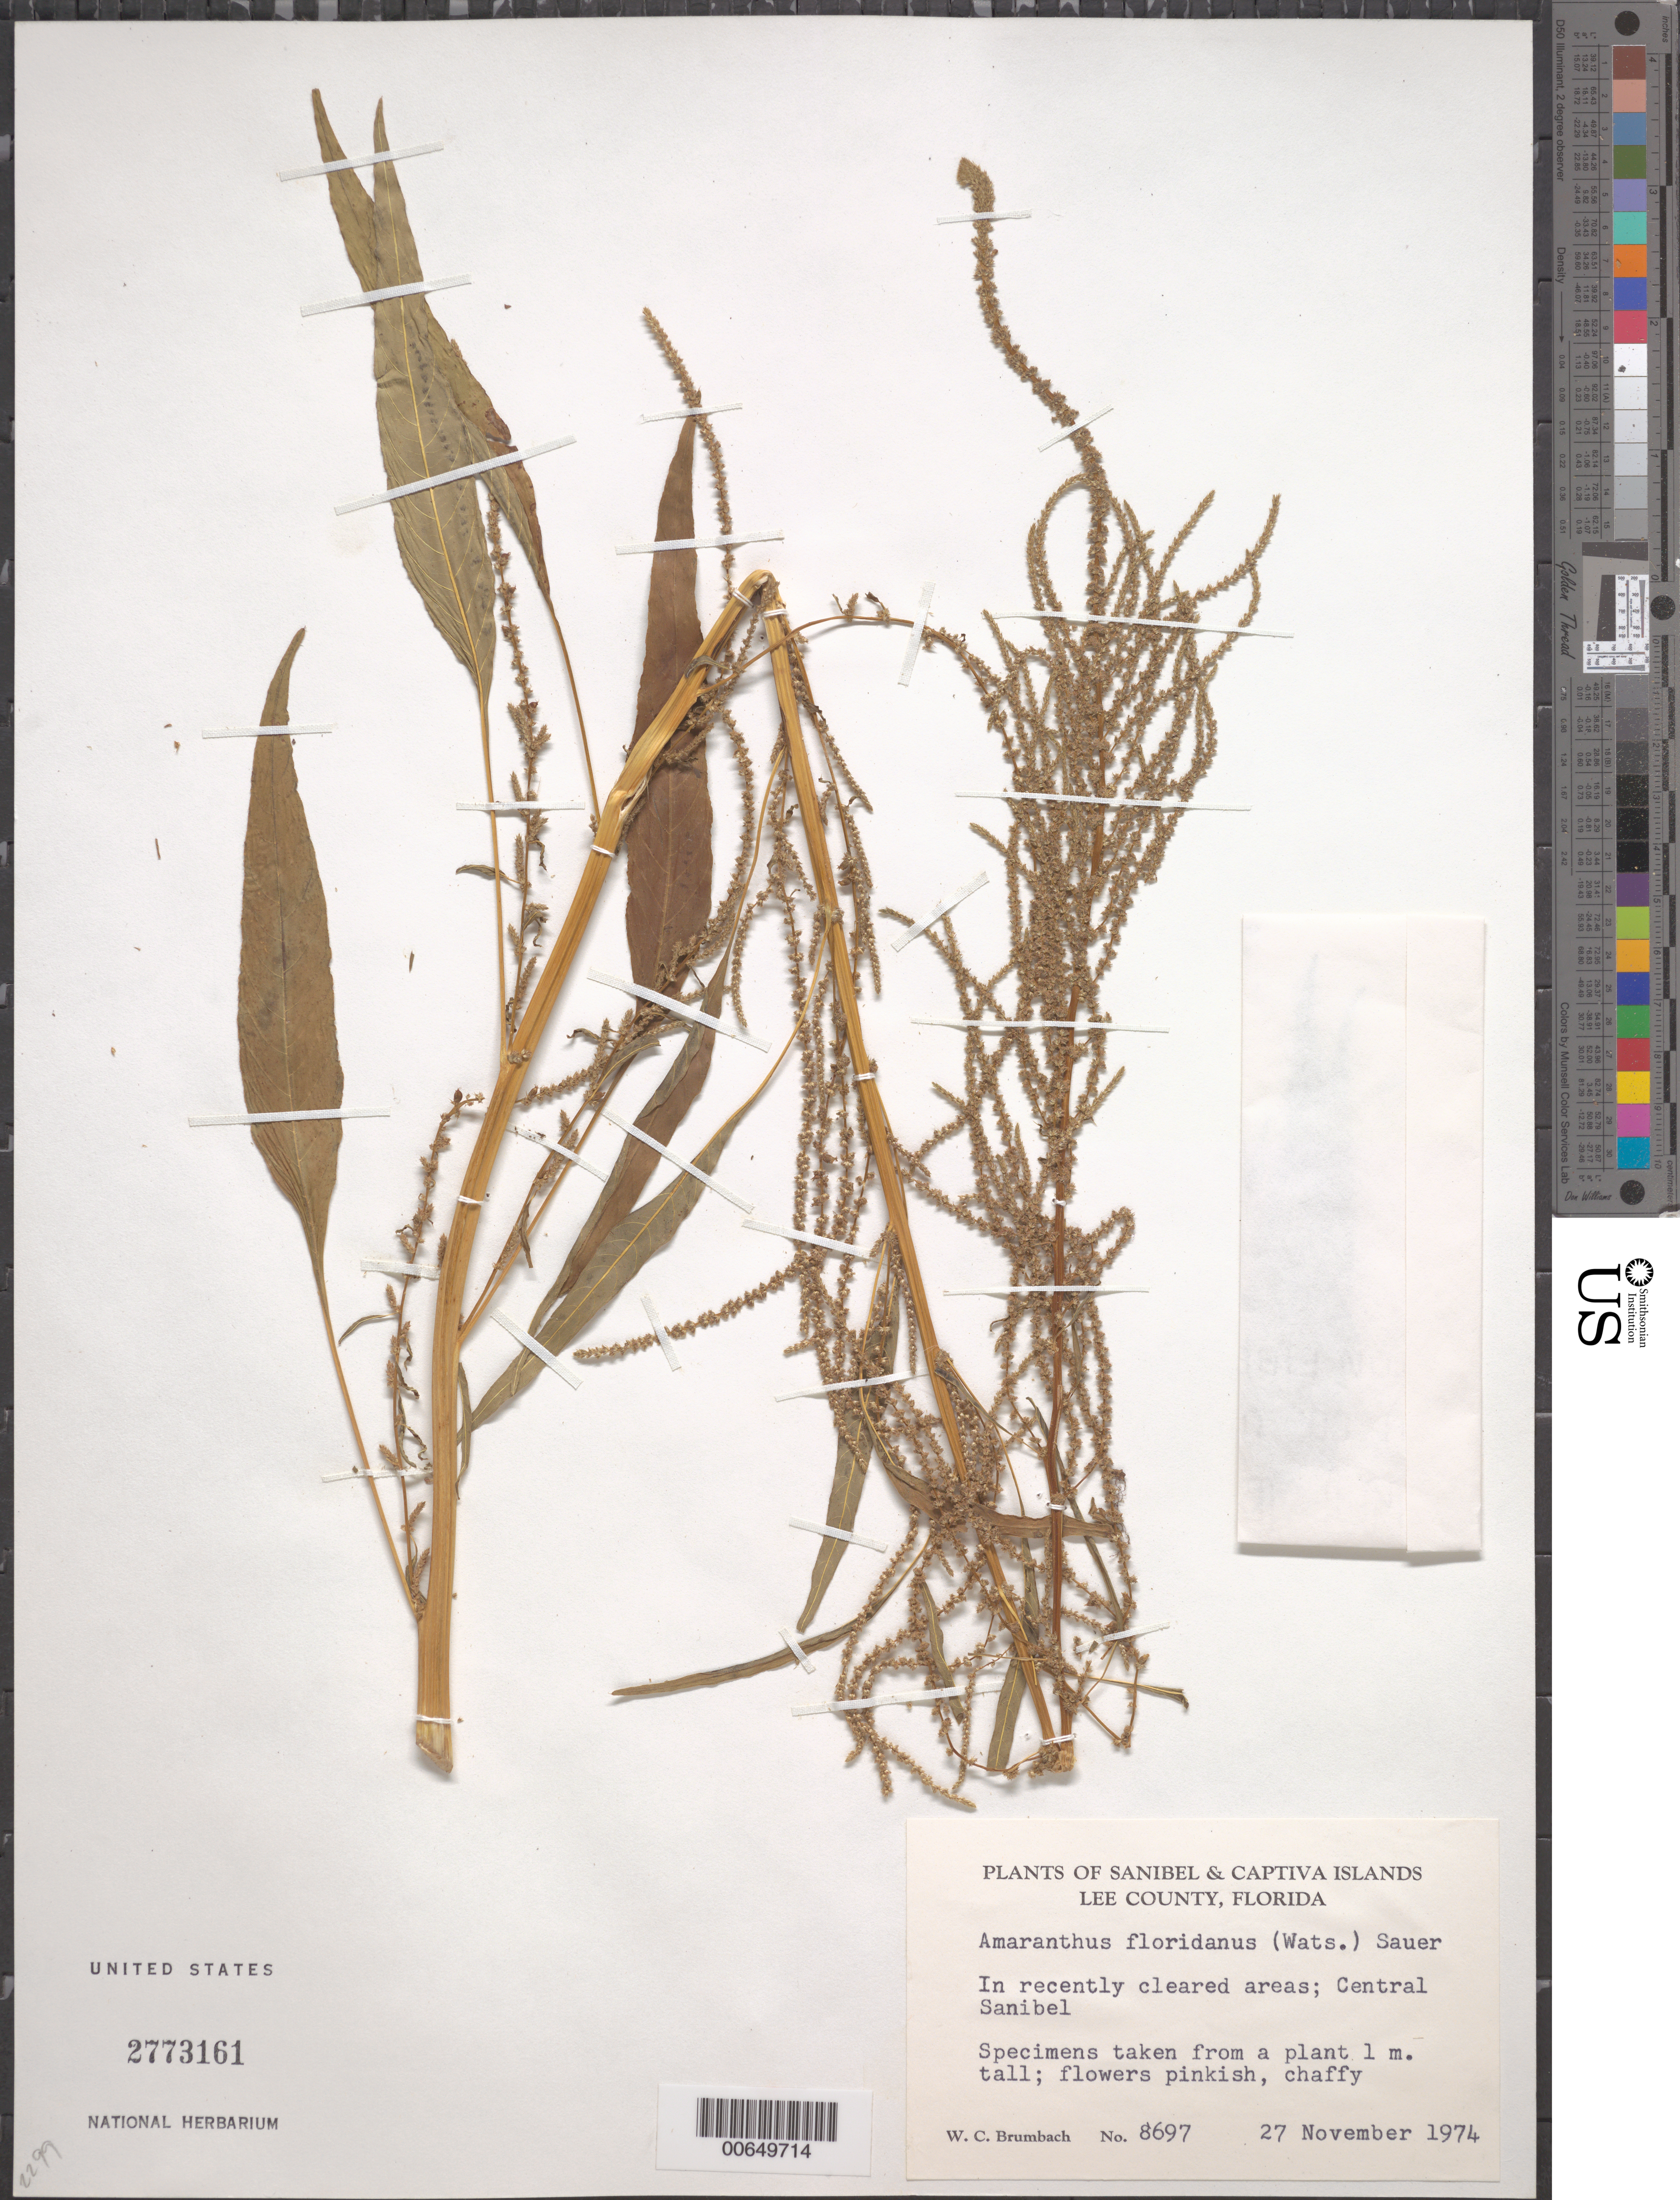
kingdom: Plantae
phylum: Tracheophyta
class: Magnoliopsida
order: Caryophyllales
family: Amaranthaceae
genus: Amaranthus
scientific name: Amaranthus floridanus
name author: (S. Watson) E.G. F. Sauer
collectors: W. C. Brumbach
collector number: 8697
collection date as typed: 22 Nov 1974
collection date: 1974-11-22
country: United States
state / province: Florida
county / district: Lee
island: Sanibel Island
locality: Central Sanibel.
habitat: In a recently cleared area.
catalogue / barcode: US 2773161